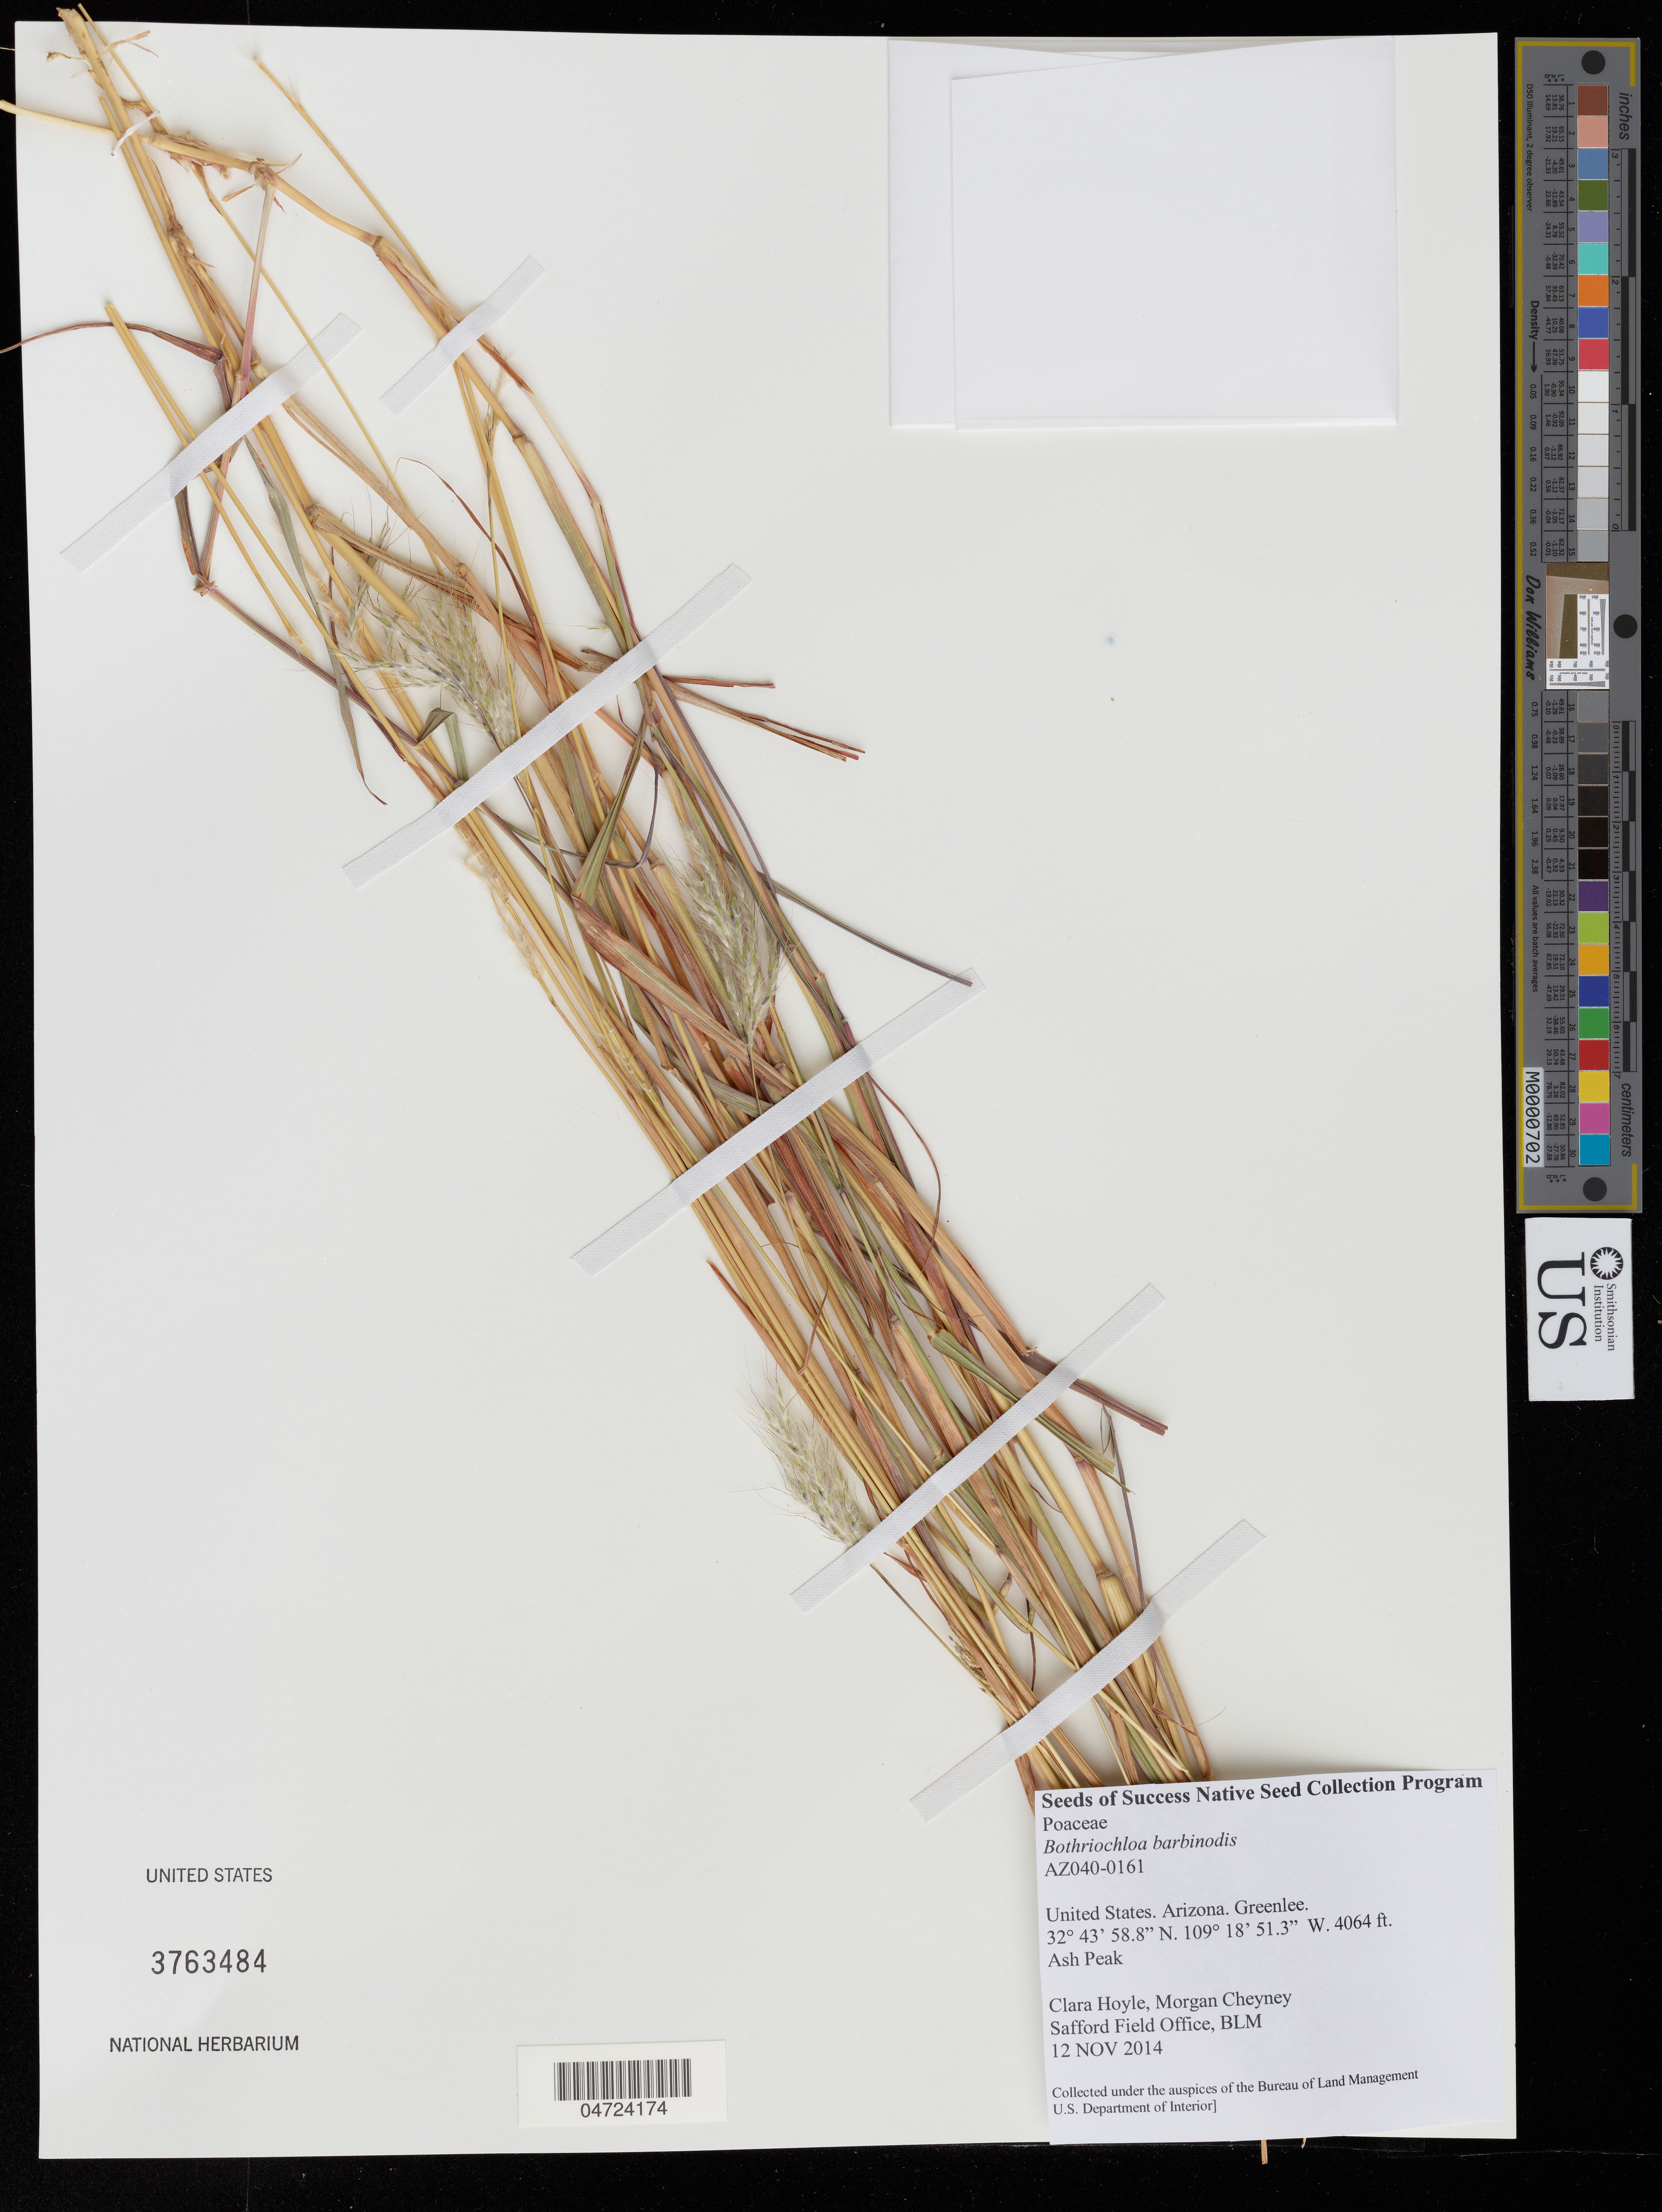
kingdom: Plantae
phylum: Tracheophyta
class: Liliopsida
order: Poales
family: Poaceae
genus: Bothriochloa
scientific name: Bothriochloa barbinodis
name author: (Lag.) Herter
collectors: C. Hoyle & M. Cheyney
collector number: AZ040-0161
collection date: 2014-11-12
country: United States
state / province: Arizona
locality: Greenlee. Ash Peak.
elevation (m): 1239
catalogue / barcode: US 3763484